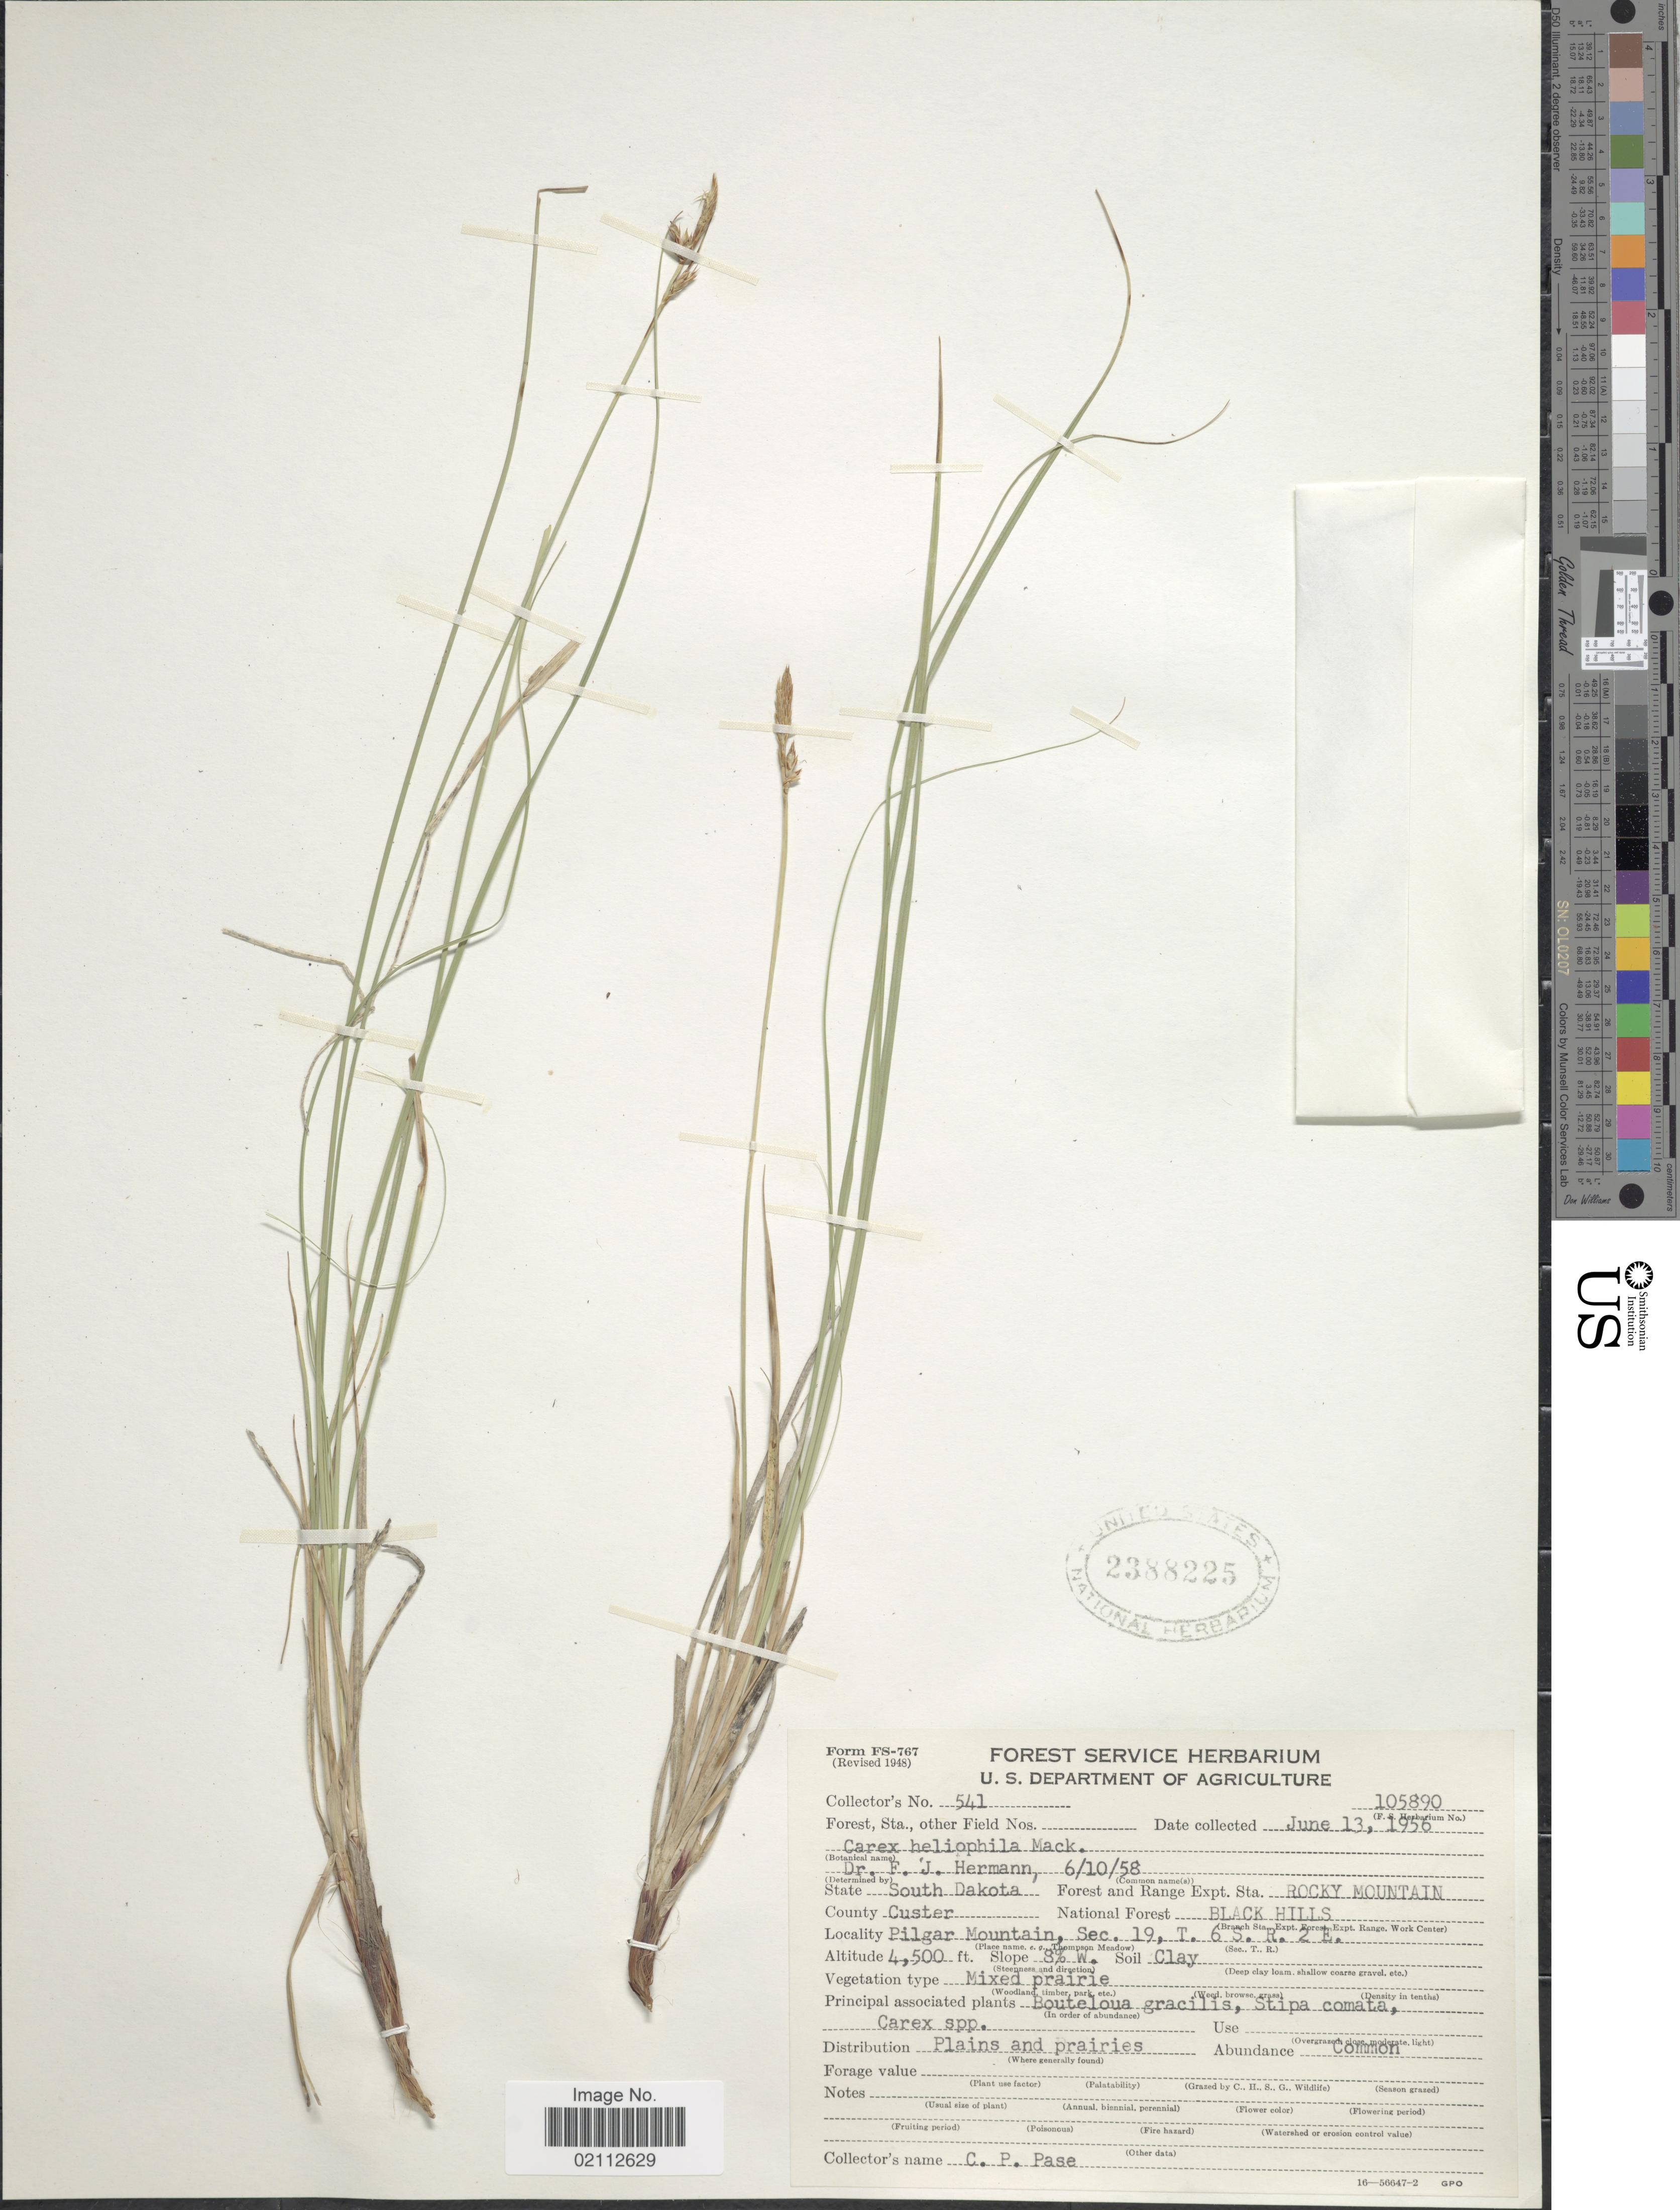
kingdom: Plantae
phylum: Tracheophyta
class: Liliopsida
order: Poales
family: Cyperaceae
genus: Carex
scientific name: Carex heliophila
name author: Mack.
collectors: C. P. Pase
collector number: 541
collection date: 1956-06-13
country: United States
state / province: South Dakota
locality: Forest and Range Expt. Sta. Rocky Mountain, County Custer, Black Hills National Forest, Pilgar Mountain, Sec. 19, T. 6 S. R. 2 E.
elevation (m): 1372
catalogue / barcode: US 2388225